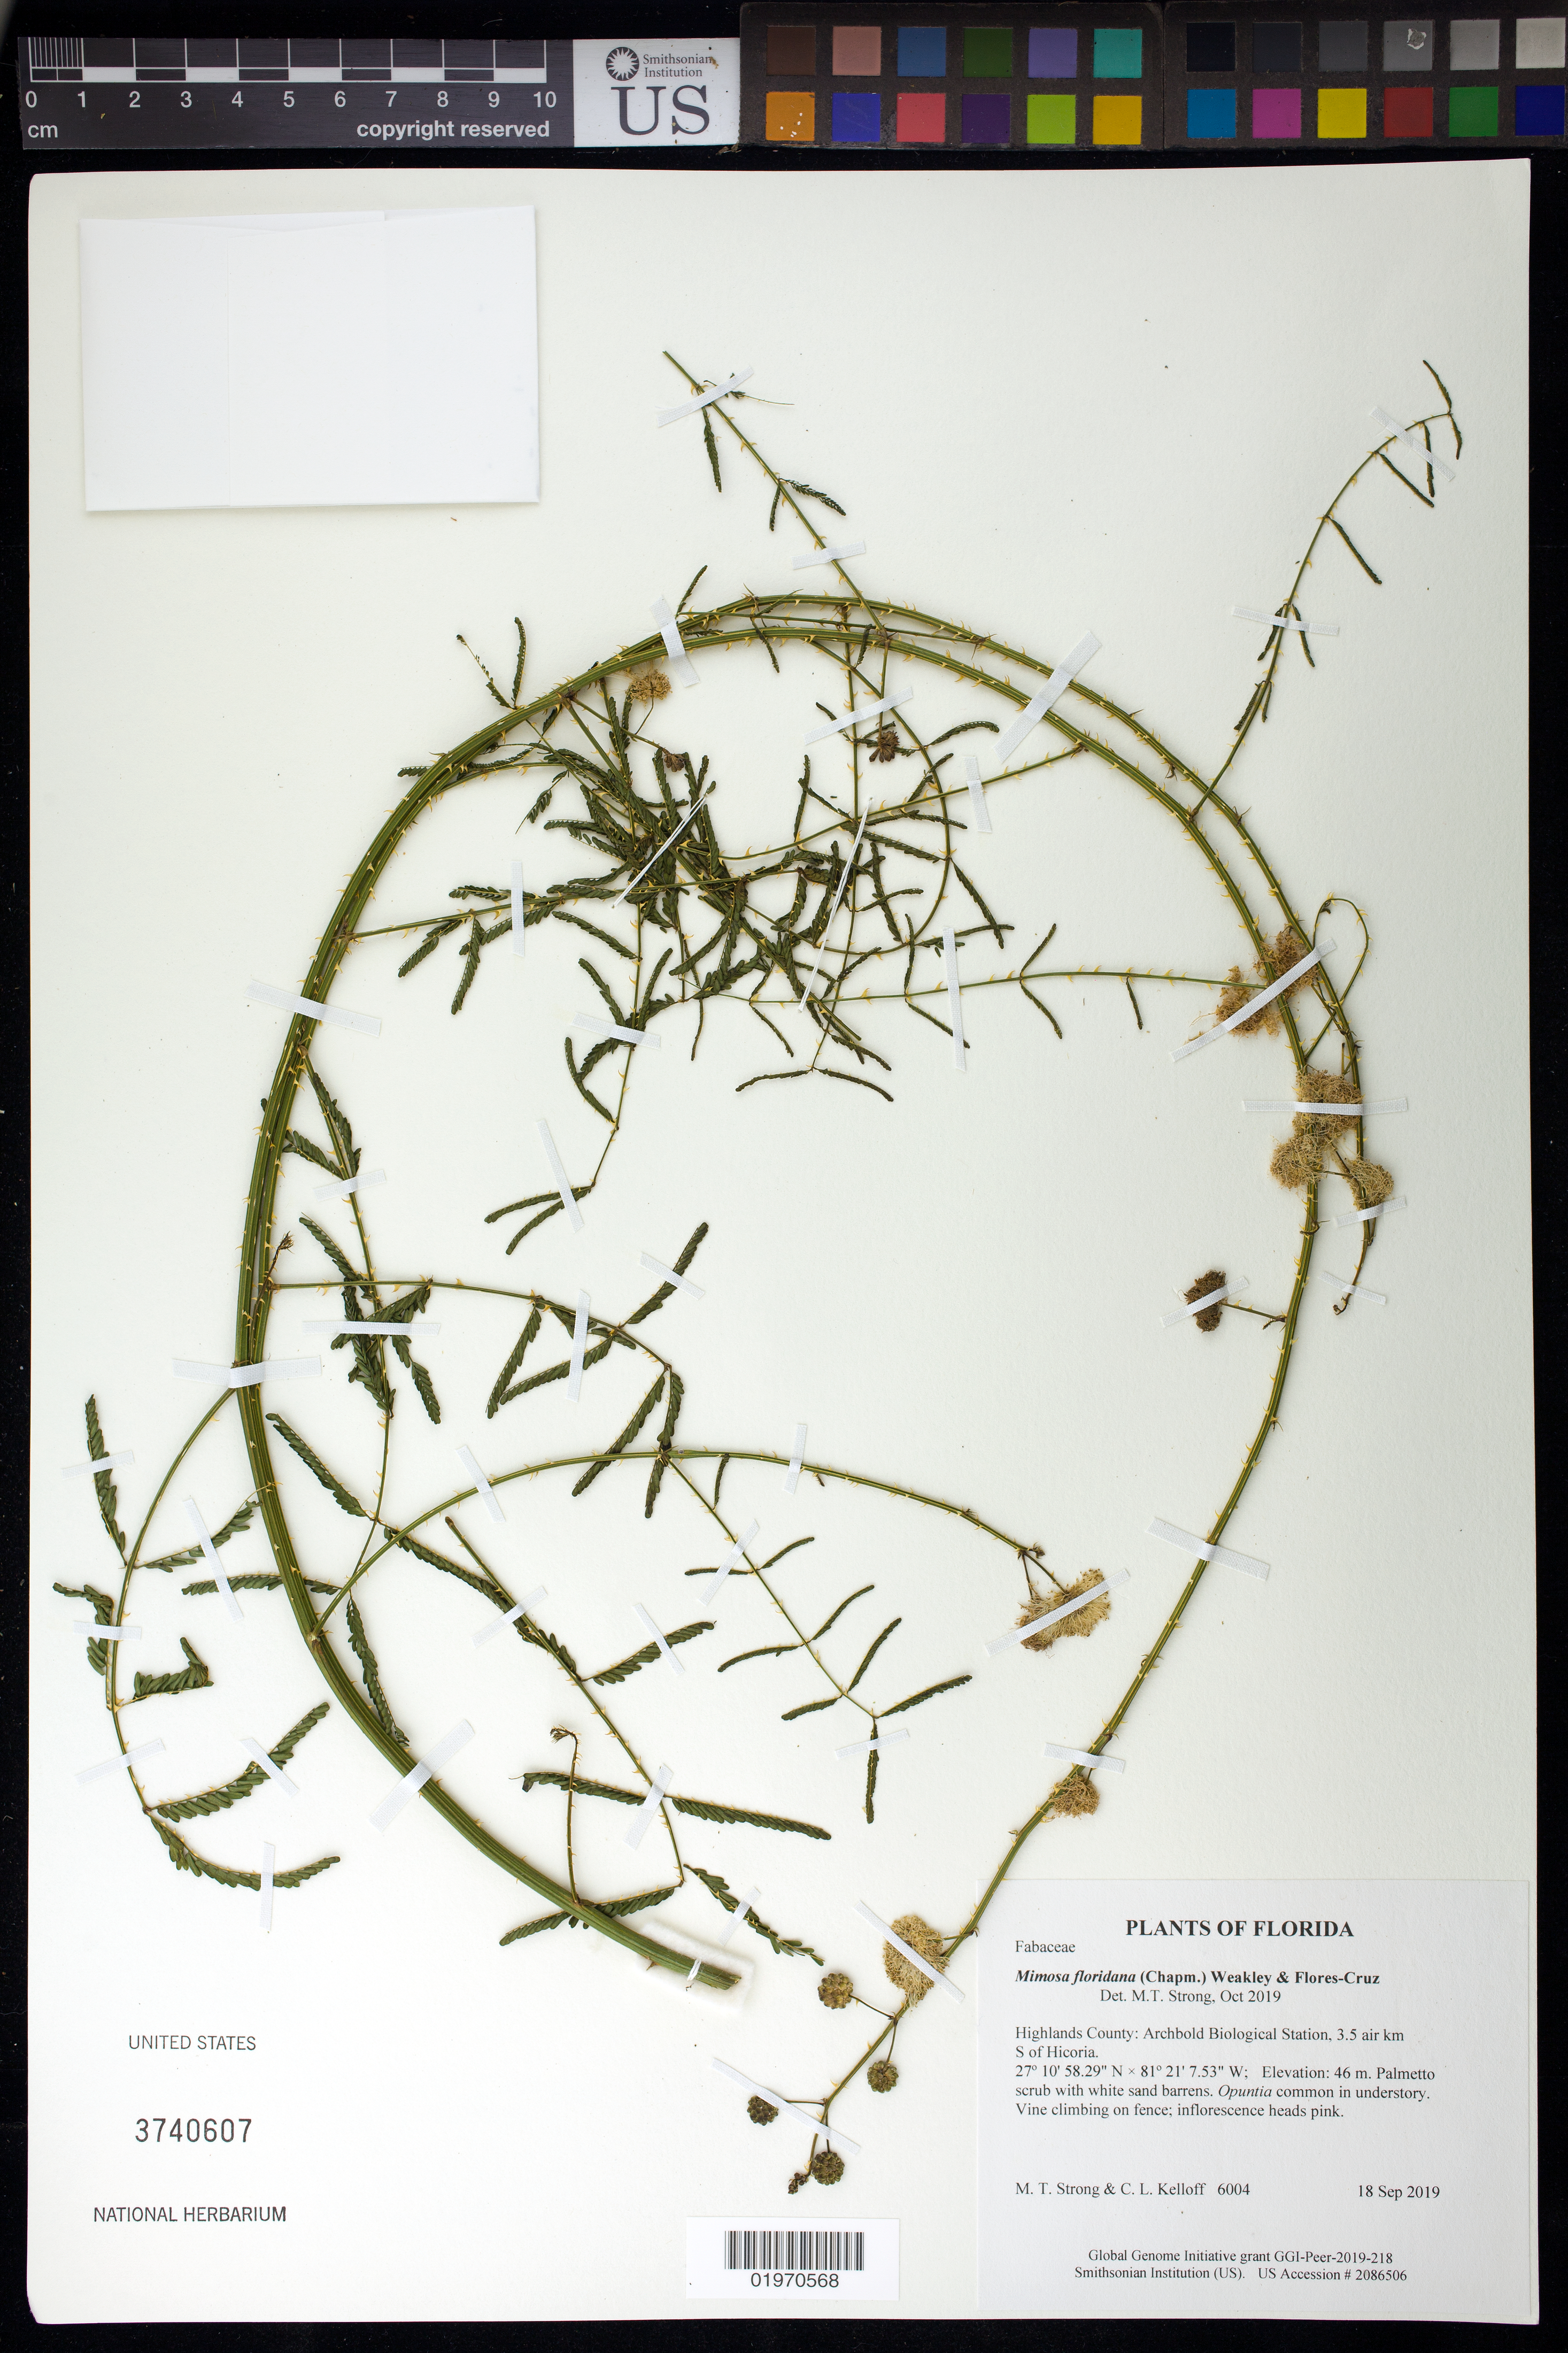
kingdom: Plantae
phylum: Tracheophyta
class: Magnoliopsida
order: Fabales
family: Fabaceae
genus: Mimosa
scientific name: Mimosa floridana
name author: (Chapm.) Weakley & Flores-Cruz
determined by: Strong, Mark T., (BOT), Smithsonian Institution - National Museum of Natural History (UNITED STATES)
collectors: M. T. Strong & C. L. Kelloff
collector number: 6004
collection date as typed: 18 Sep 2019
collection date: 2019-09-18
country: United States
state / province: Florida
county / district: Highlands County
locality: Archbold Biological Station, 3.5 air km S of Hicoria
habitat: Palmetto scrub with white sand barrens. Opuntia common in understory.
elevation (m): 46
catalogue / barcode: US 3740607